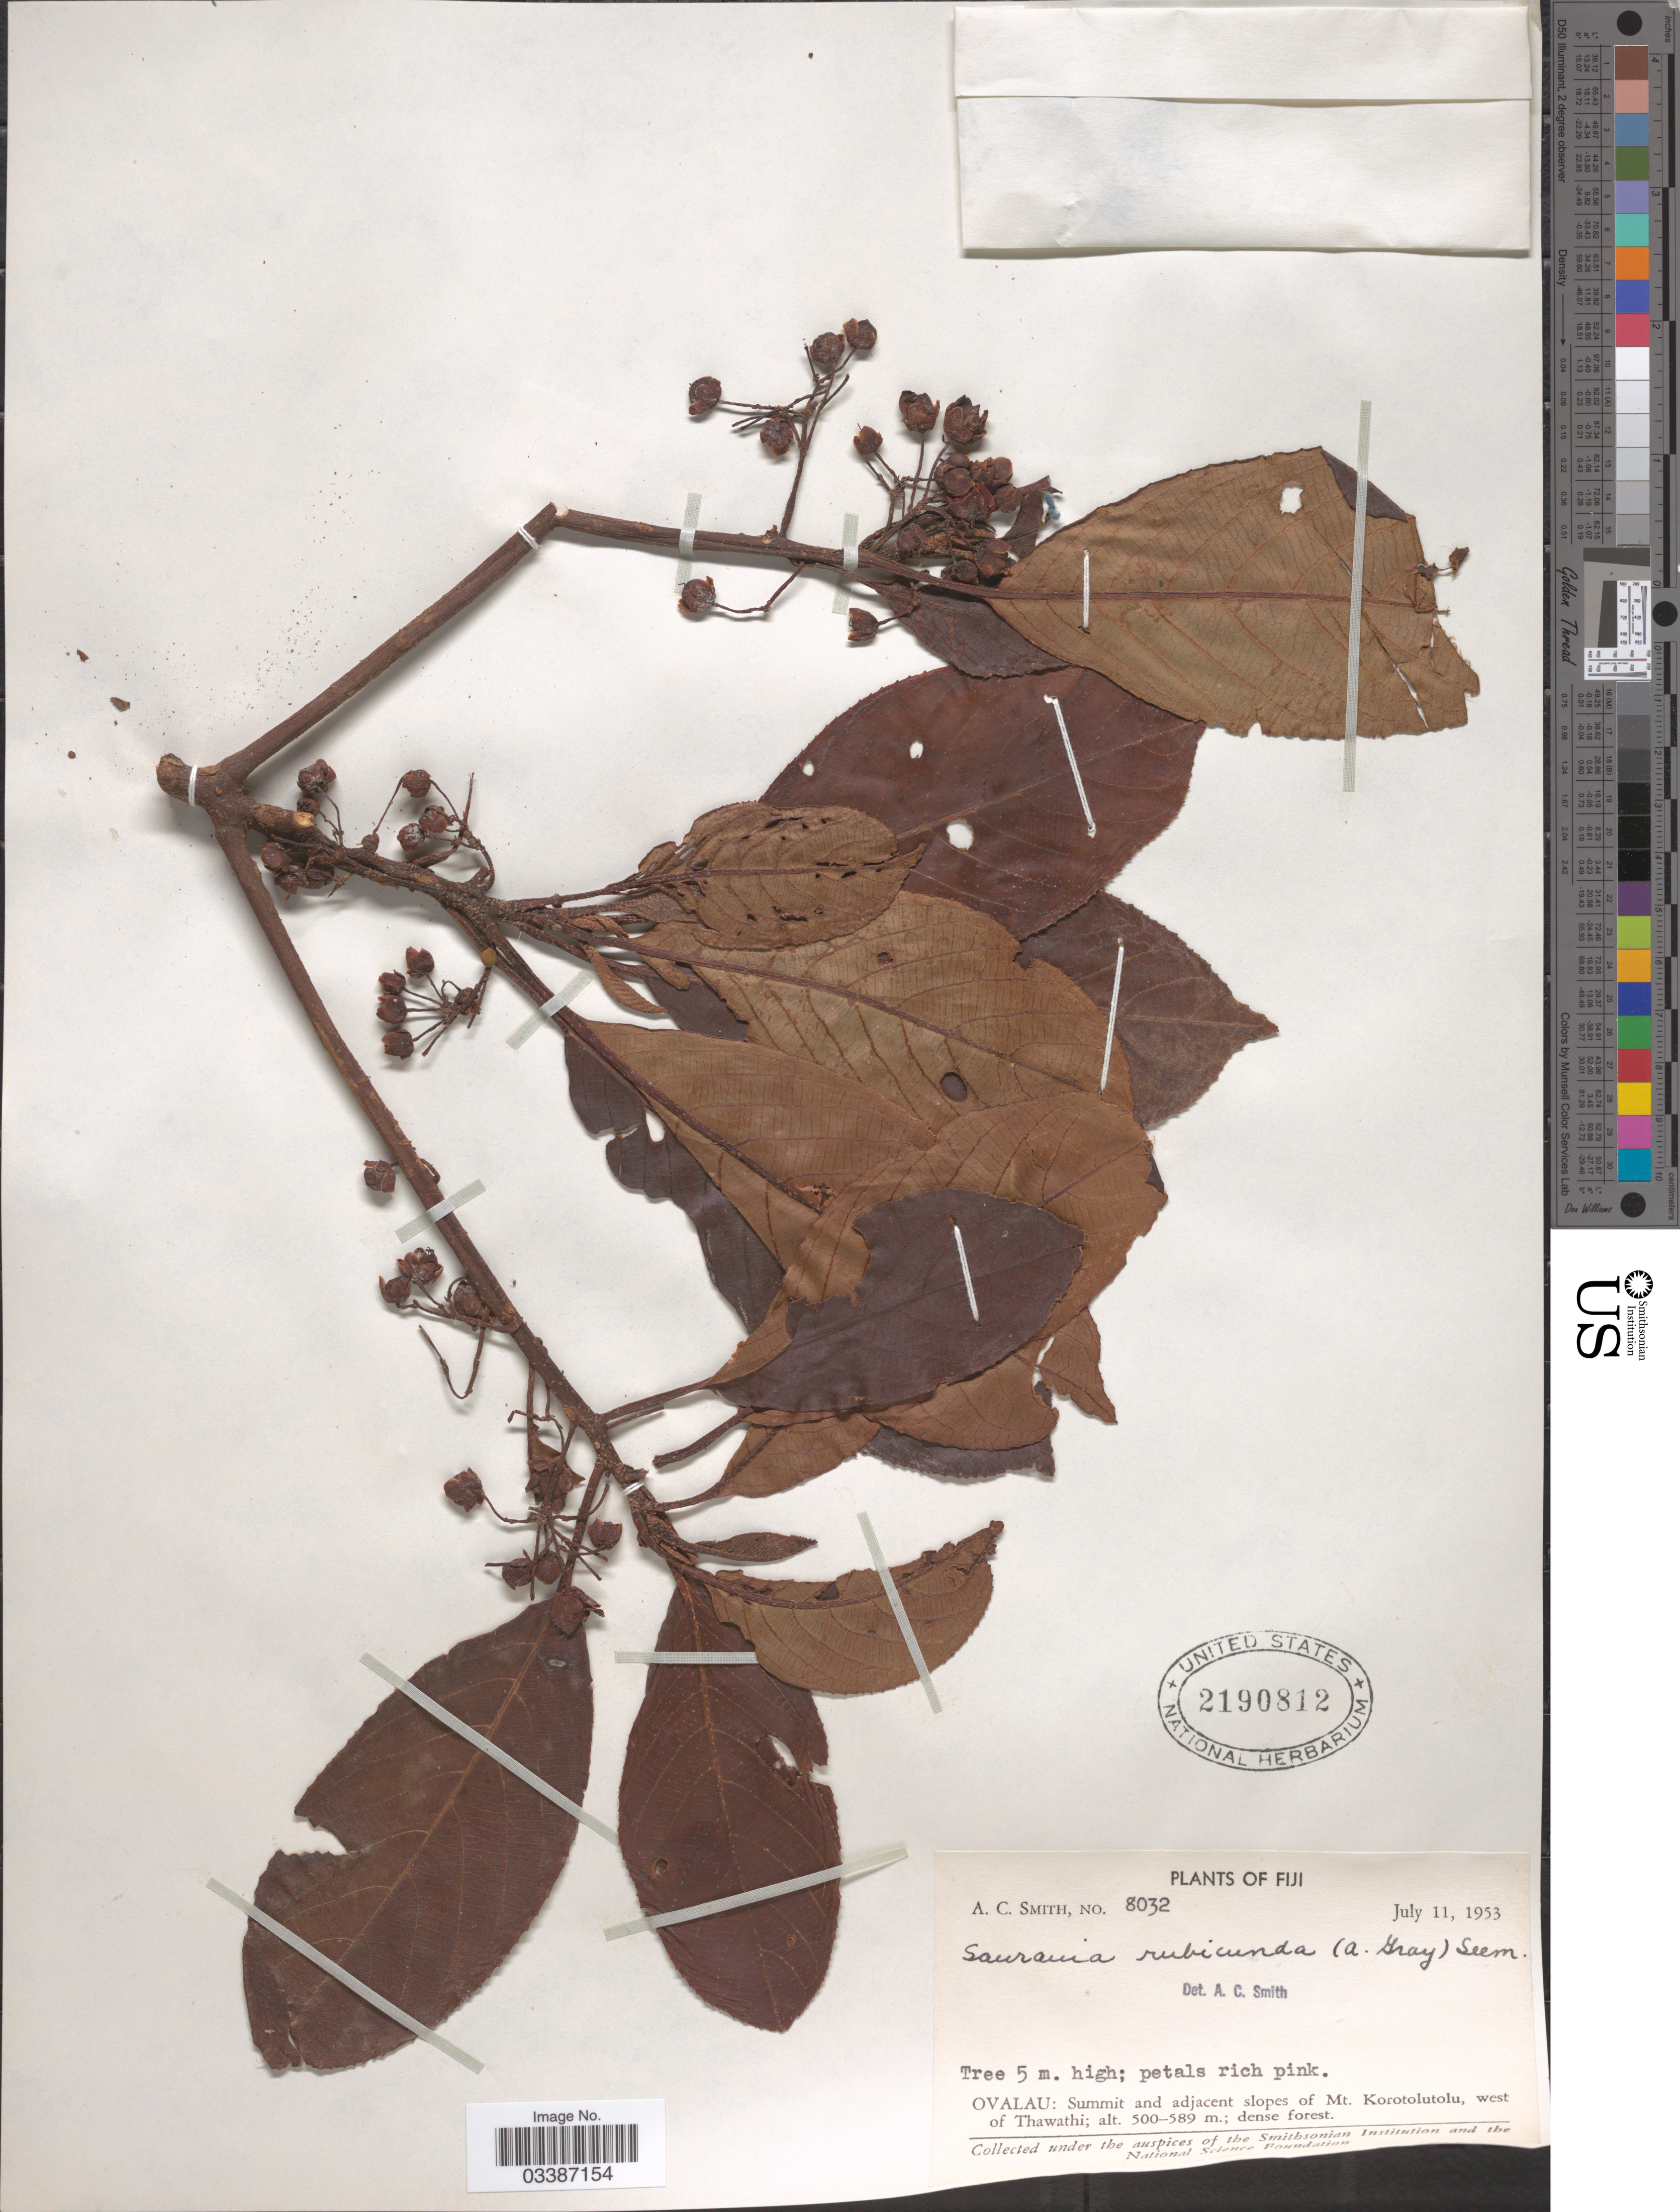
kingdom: Plantae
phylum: Tracheophyta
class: Magnoliopsida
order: Ericales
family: Actinidiaceae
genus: Saurauia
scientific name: Saurauia rubicunda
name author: Seem.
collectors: A. C. Smith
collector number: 8032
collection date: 1953-07-11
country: Fiji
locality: Ovalau: Summit and adjacent slopes of Mt. Korotolutolu, west of Thawathi.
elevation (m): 500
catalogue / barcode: US 2190812